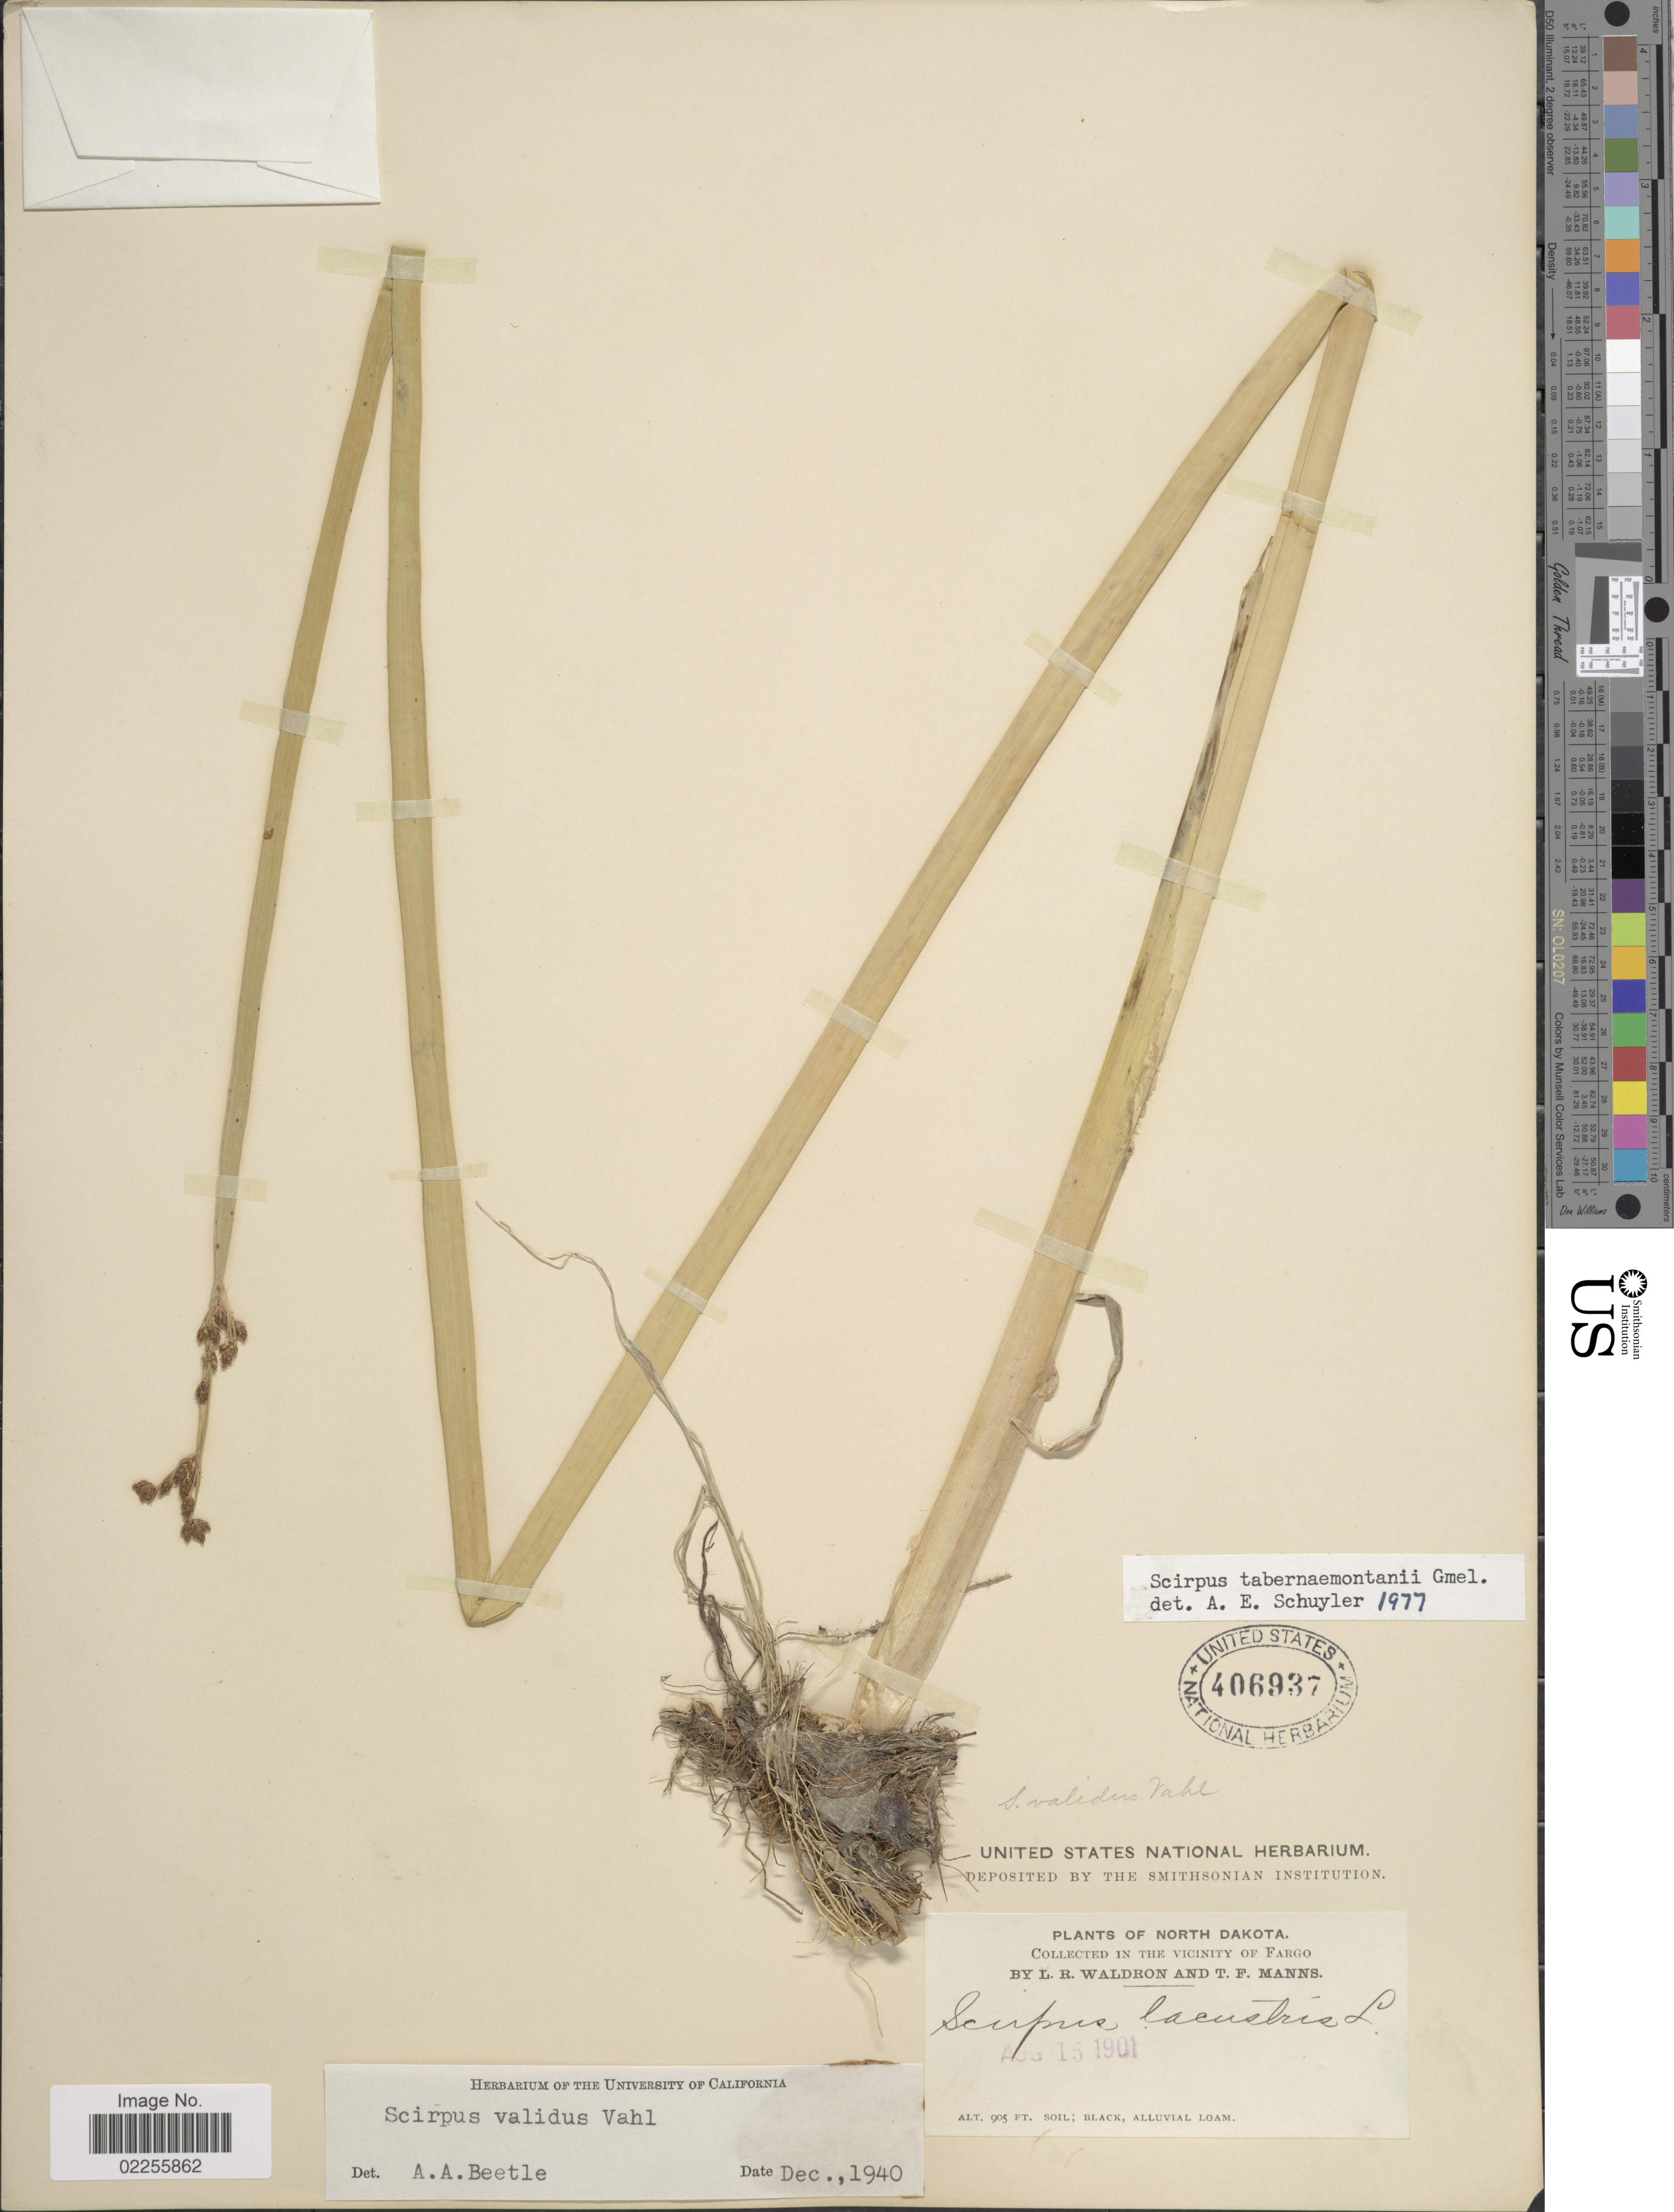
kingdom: Plantae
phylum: Tracheophyta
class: Liliopsida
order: Poales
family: Cyperaceae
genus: Schoenoplectus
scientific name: Schoenoplectus tabernaemontani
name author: (C.C. Gmel.) Palla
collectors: L. Waldron & T. Manns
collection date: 1901-08-15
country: United States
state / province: North Dakota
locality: In the vicinity of Fargo.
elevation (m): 276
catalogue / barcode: US 406937